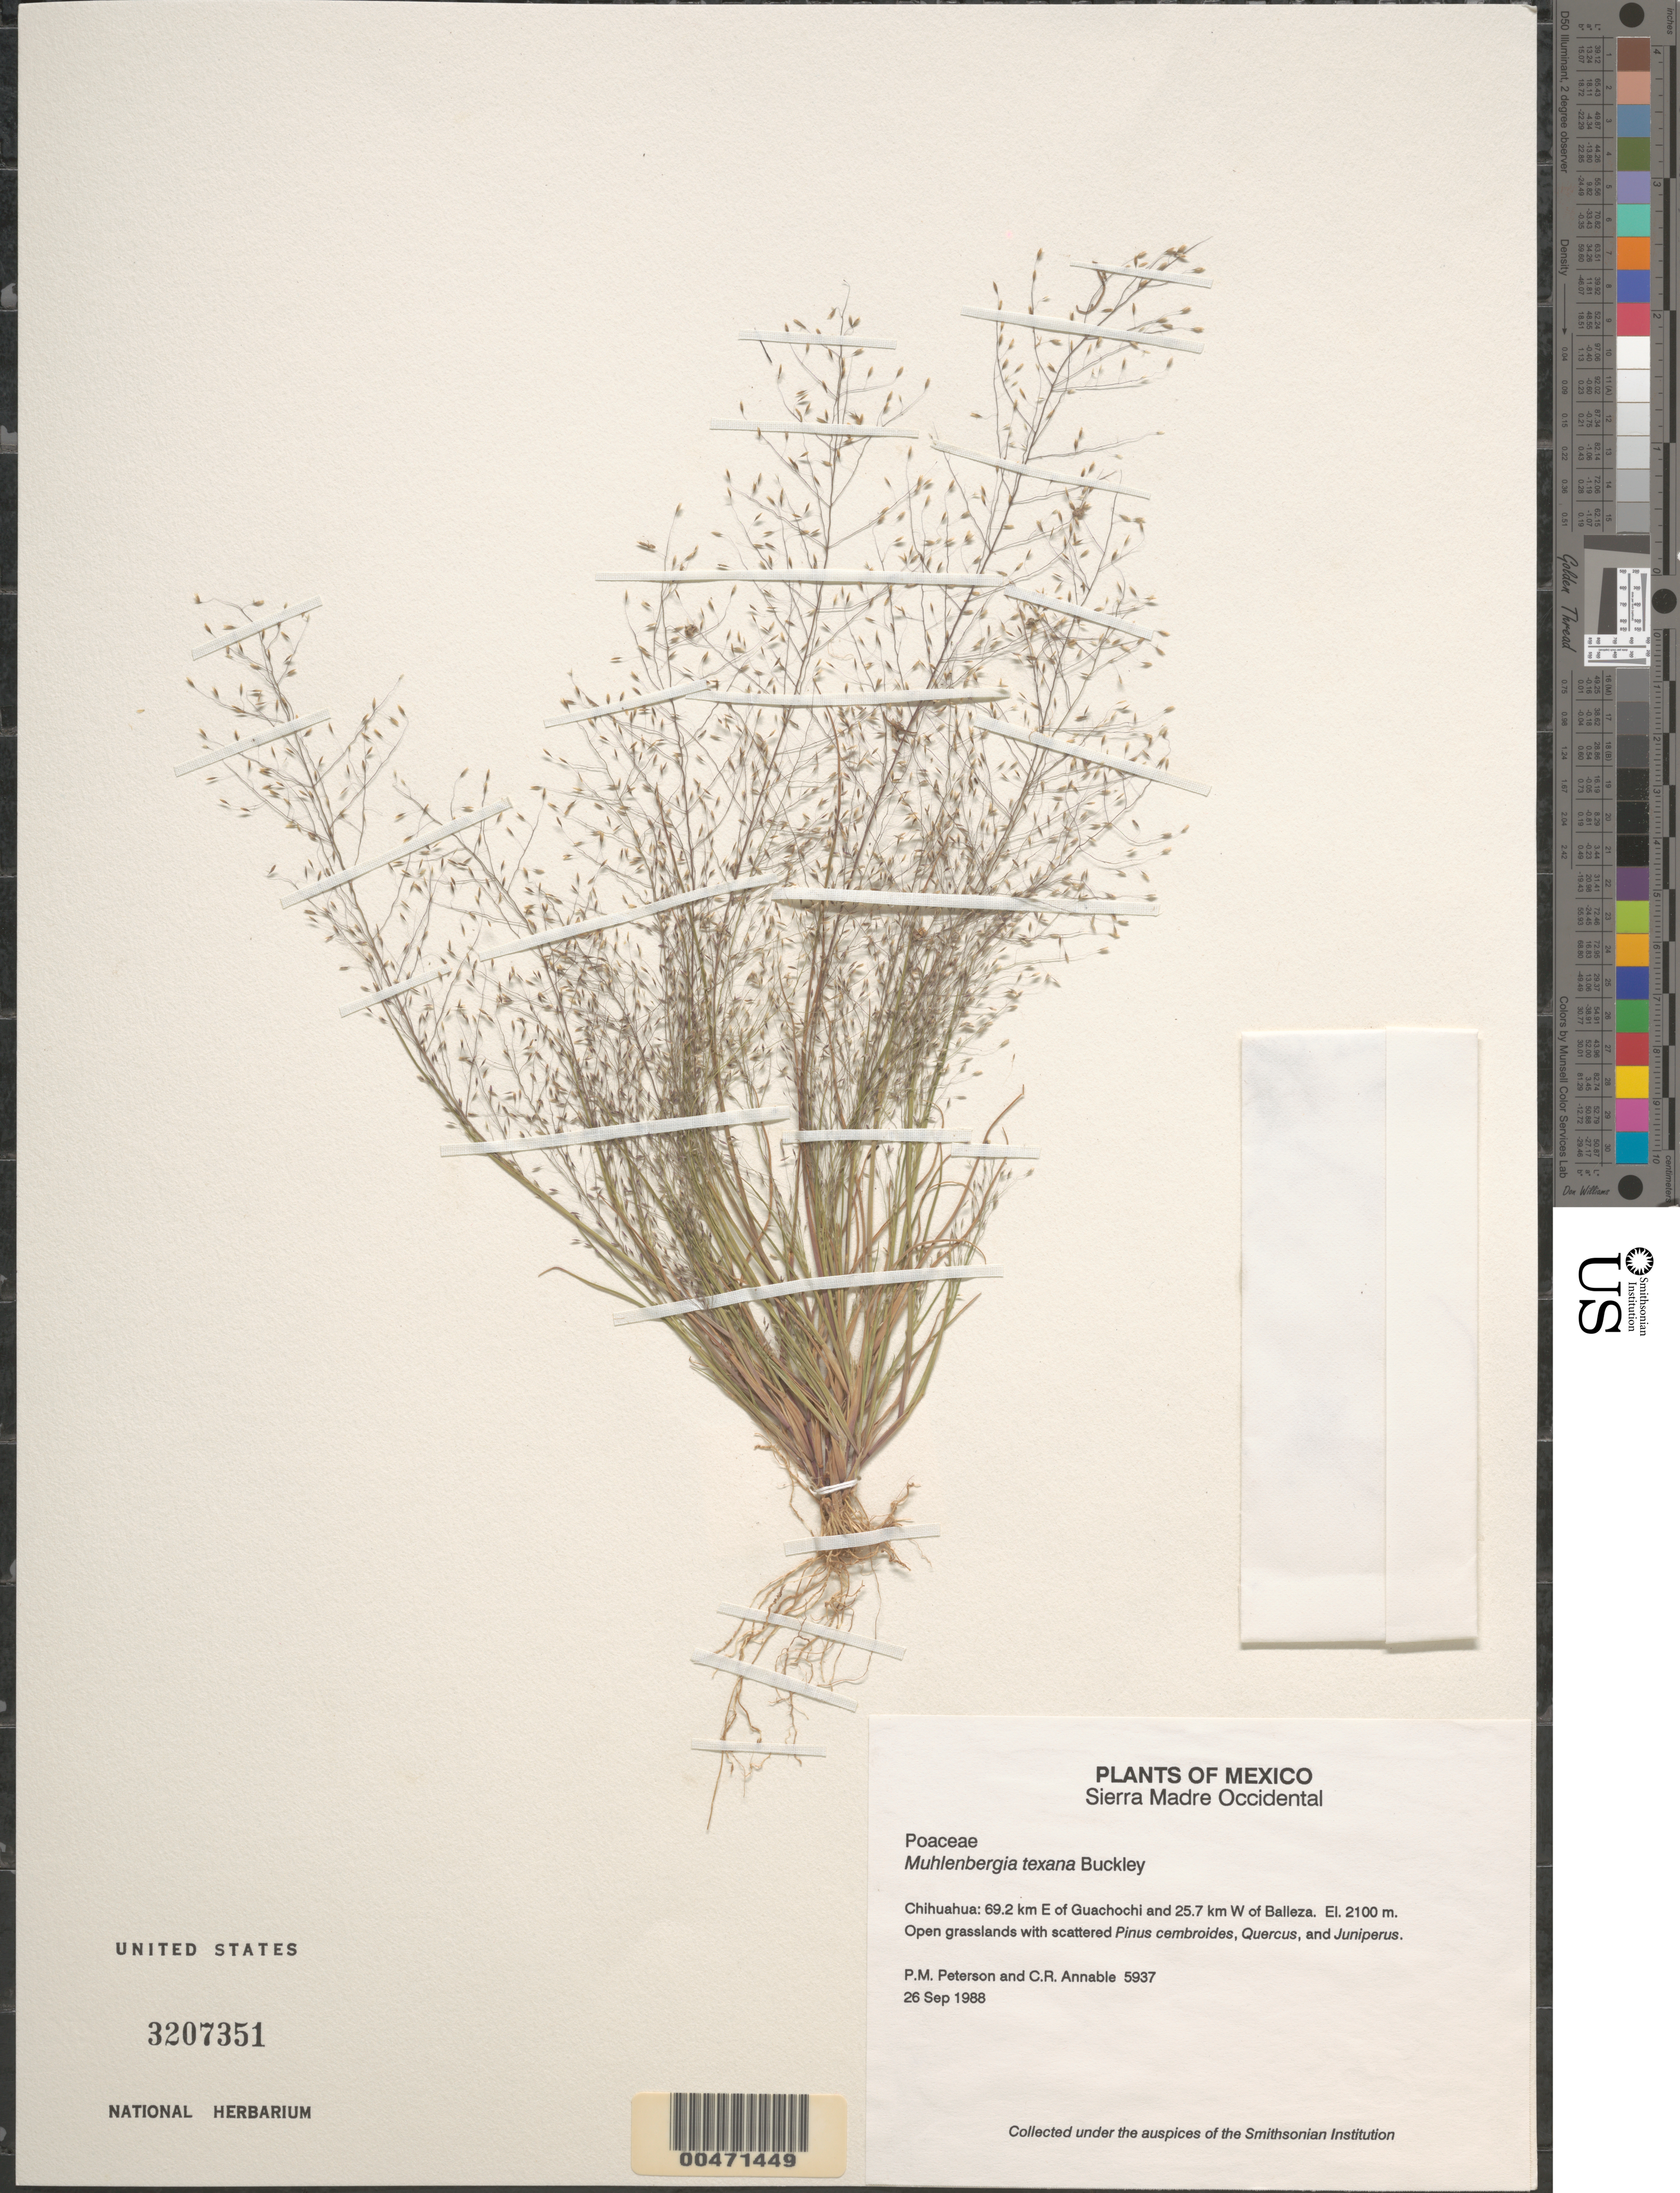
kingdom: Plantae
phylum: Tracheophyta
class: Liliopsida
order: Poales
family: Poaceae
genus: Muhlenbergia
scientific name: Muhlenbergia texana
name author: Buckley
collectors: P. M. Peterson & C. R. Annable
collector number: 05937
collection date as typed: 26 Sep 1988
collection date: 1988-09-26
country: Mexico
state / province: Chihuahua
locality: Sierra Madre Occidental, 69.2 km E of Guachochi and 25.7 km W of Balleza.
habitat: Open grasslands with scattered Pinus cembroides, Quercus, and Juniperus.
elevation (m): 2100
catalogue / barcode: US 3207351